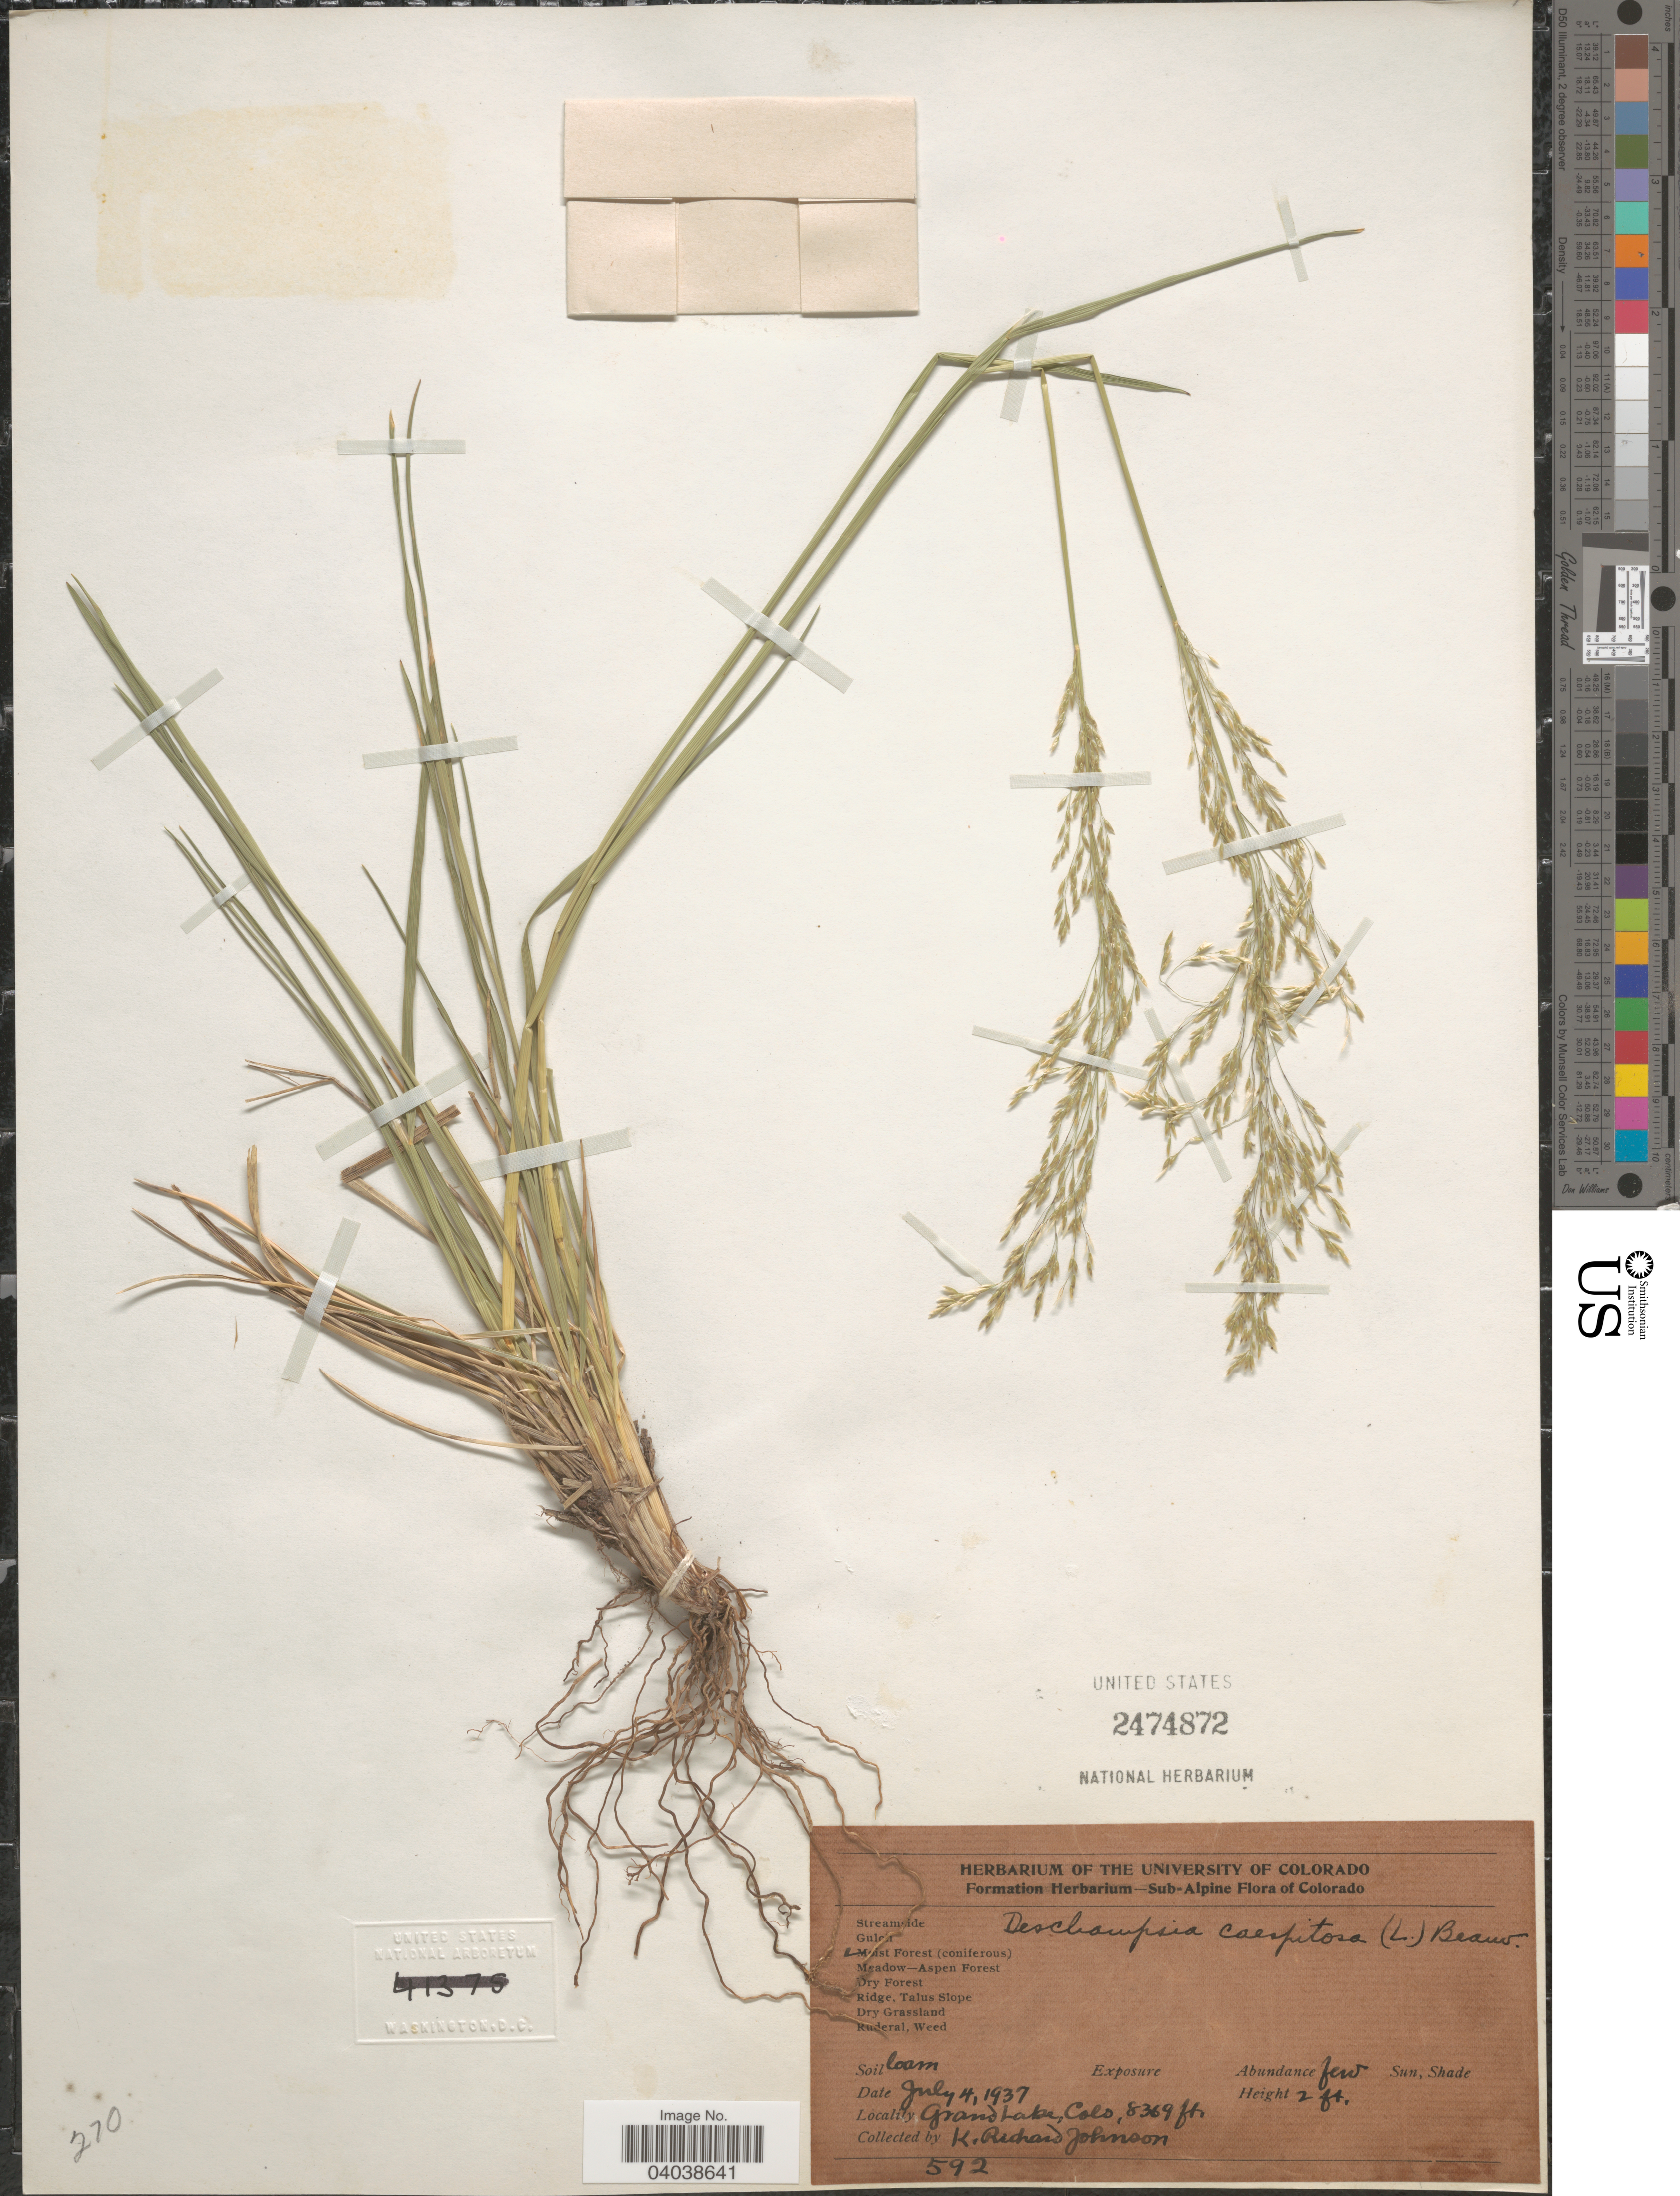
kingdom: Plantae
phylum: Tracheophyta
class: Liliopsida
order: Poales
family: Poaceae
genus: Deschampsia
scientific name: Deschampsia cespitosa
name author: (L.) P. Beauv.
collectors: K. Johnson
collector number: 592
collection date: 1937-07-04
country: United States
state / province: Colorado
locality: Grand Lake.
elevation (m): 2559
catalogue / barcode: US 2474872